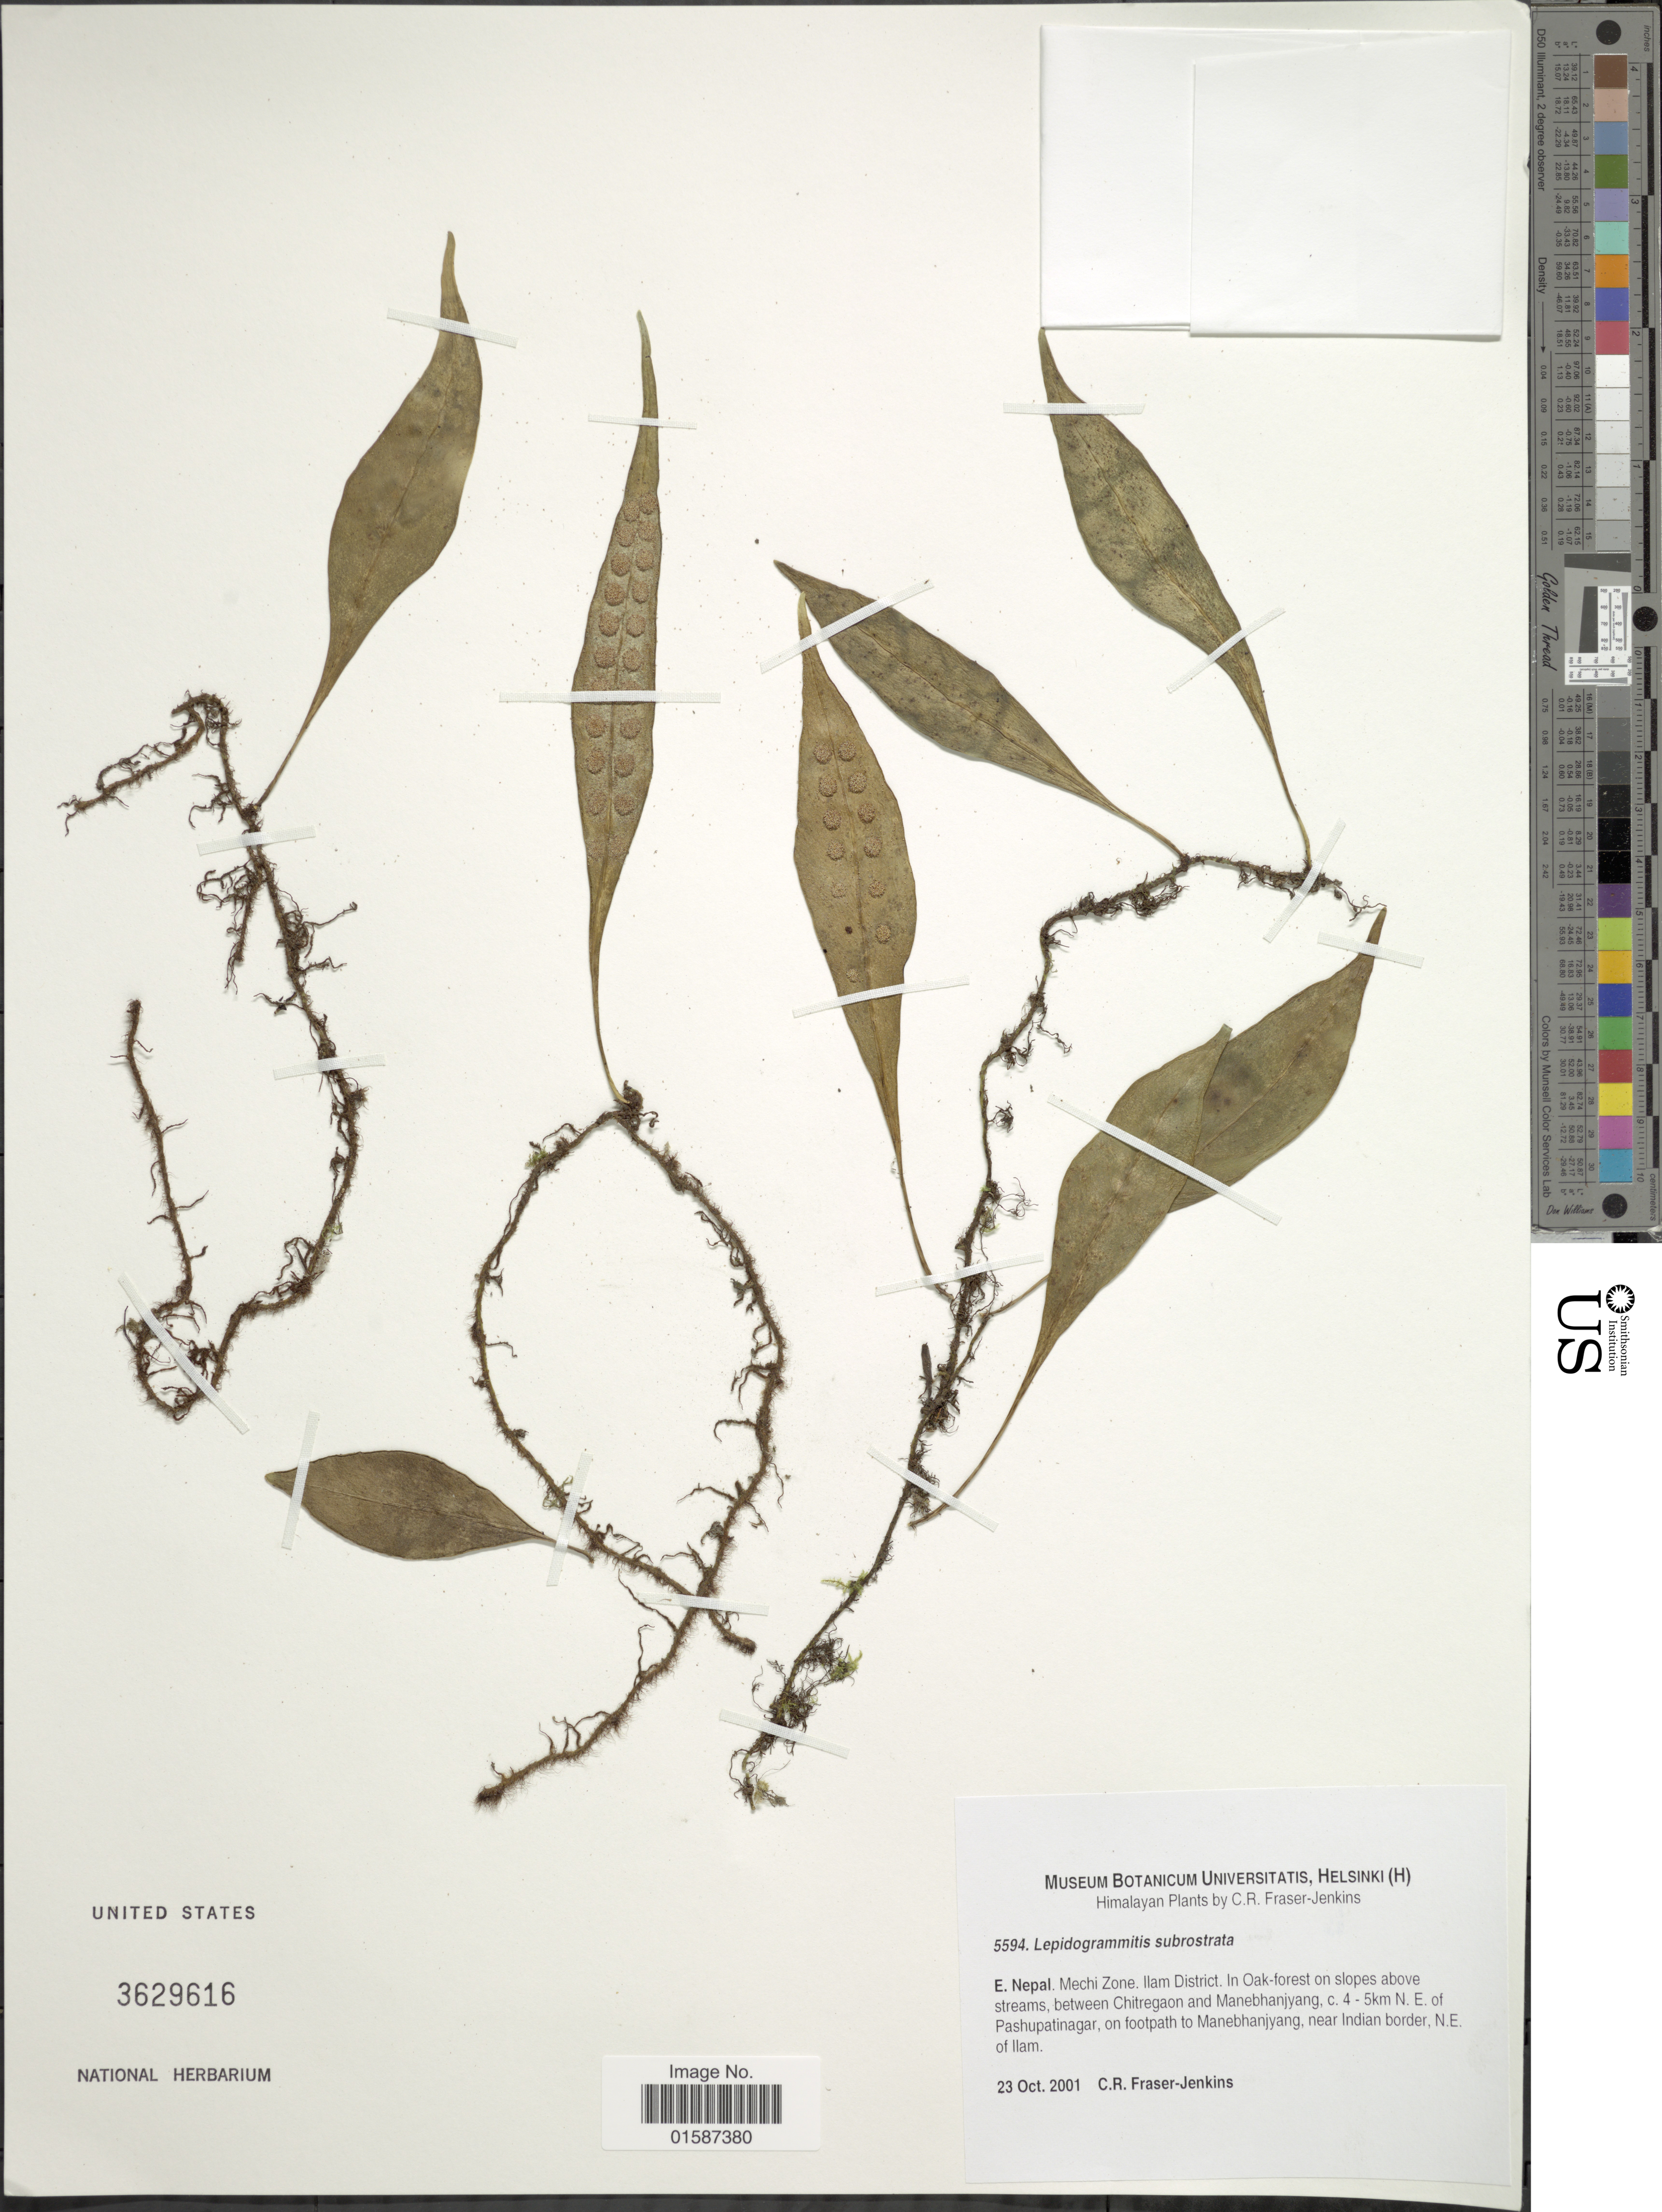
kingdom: Plantae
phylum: Tracheophyta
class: Polypodiopsida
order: Polypodiales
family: Polypodiaceae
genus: Lemmaphyllum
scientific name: Lemmaphyllum subrostratum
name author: (C. Chr.) Ching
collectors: C. R. Fraser-Jenkins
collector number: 5594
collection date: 2001-10-23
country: Nepal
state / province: Mechi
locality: E. Nepal, Mechi zone, Ilam District, oak-forest on slopes above streams, between Chitregaon and Manebhanjyang, c. 4 - 5km. N. E. of Pashupatinagar, on footpath to Manebhanjyang, near Indian border, N. E. of Ilam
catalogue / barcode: US 3629616